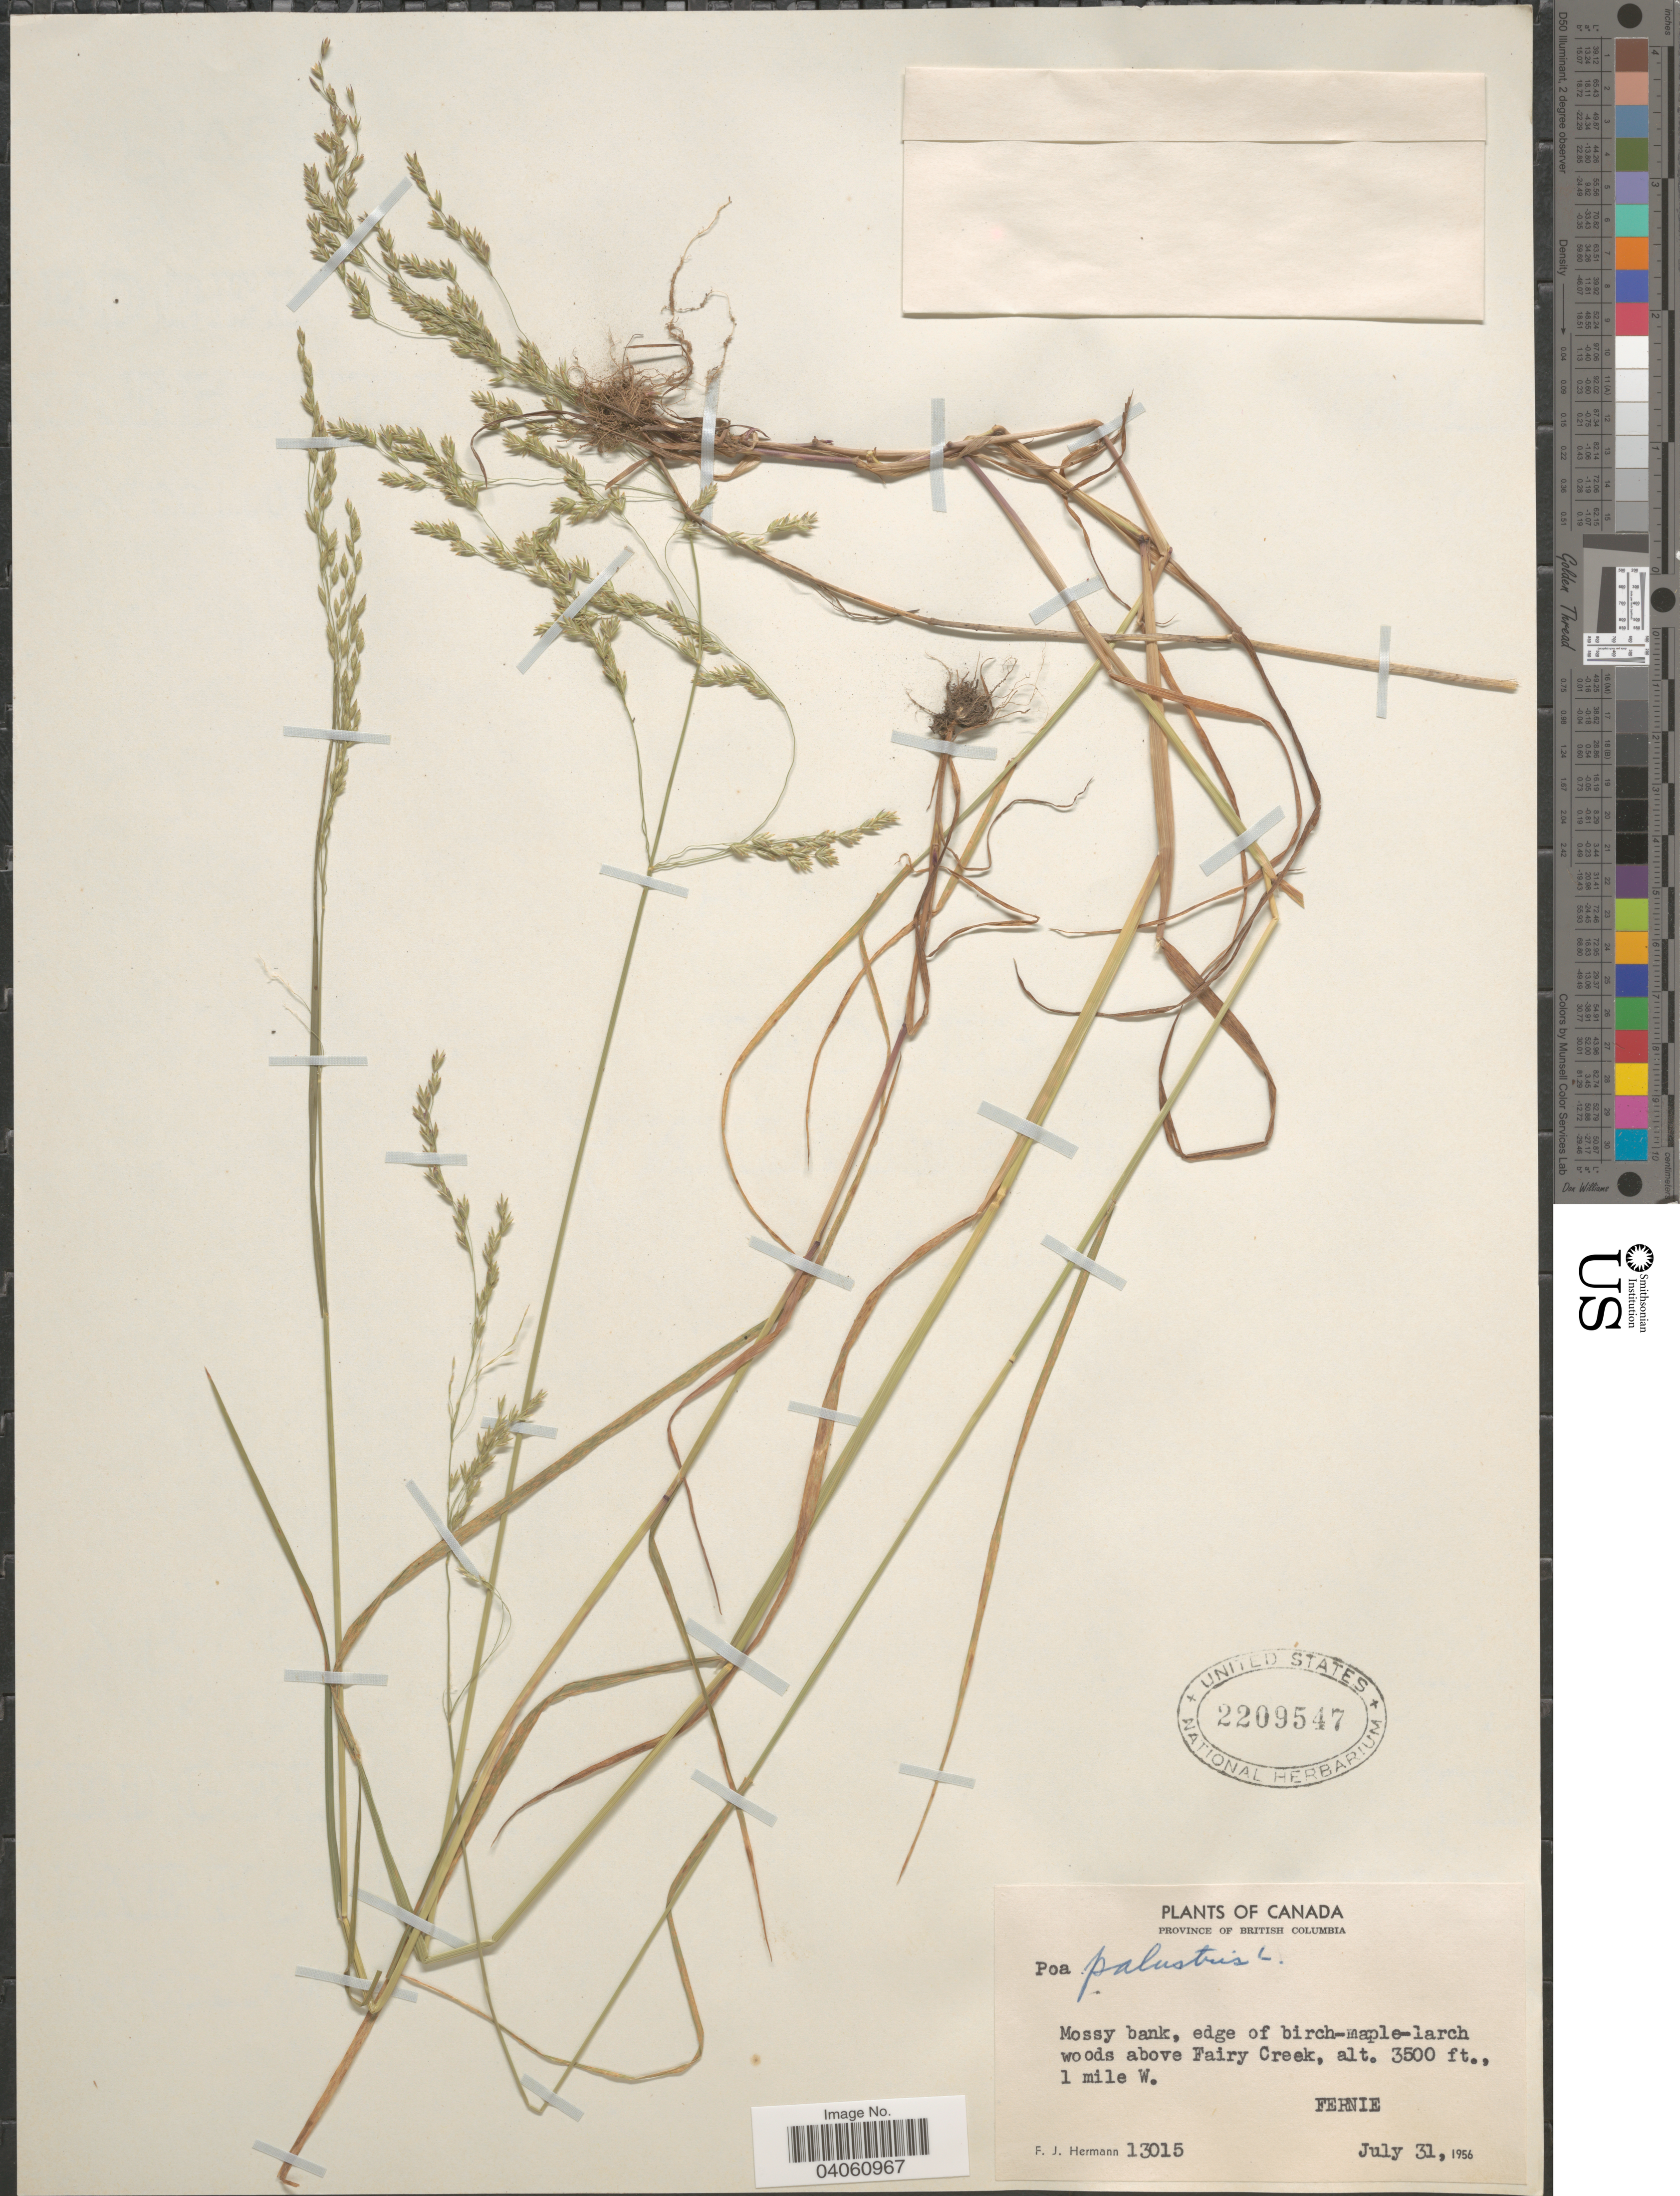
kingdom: Plantae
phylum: Tracheophyta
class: Liliopsida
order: Poales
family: Poaceae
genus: Poa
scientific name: Poa palustris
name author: L.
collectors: F. J. Hermann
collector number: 13015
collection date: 1956-07-31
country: Canada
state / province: British Columbia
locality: Woods above Fairy Creek, 1 mile W. Fernie.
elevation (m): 1067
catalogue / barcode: US 2209547